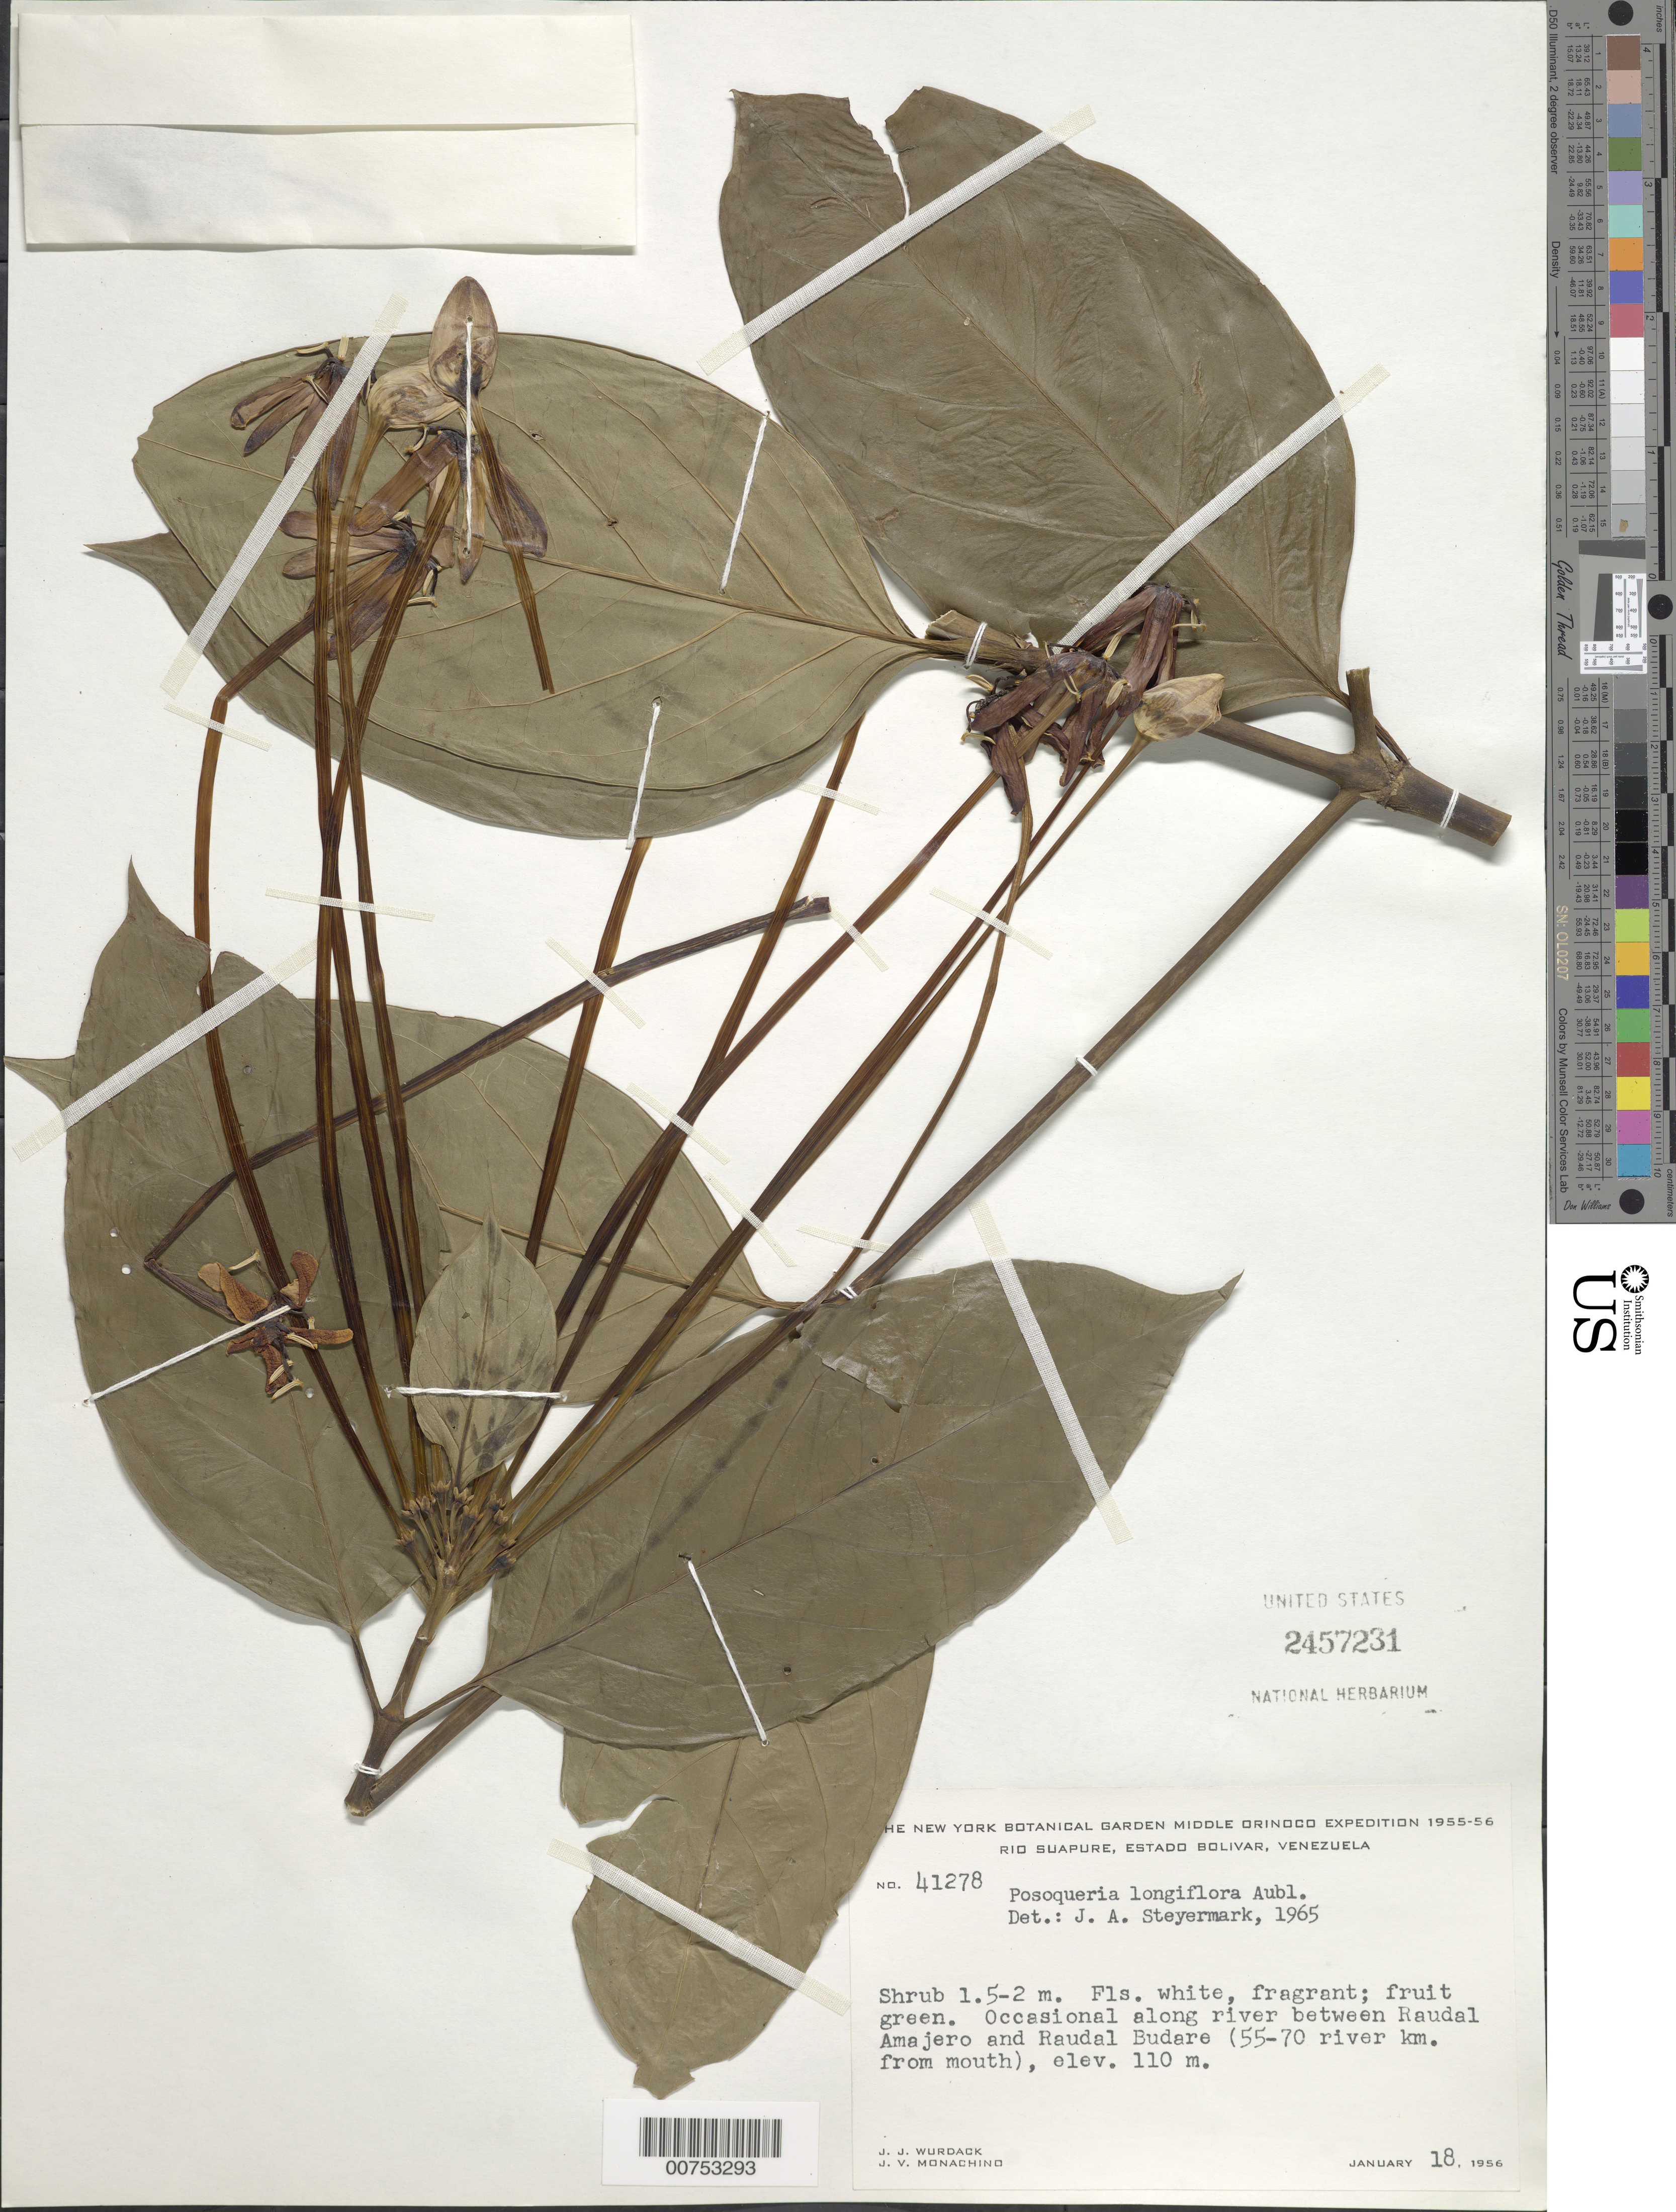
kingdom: Plantae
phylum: Tracheophyta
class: Magnoliopsida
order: Gentianales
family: Rubiaceae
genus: Posoqueria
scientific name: Posoqueria longiflora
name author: Aubl.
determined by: Steyermark, Julian A., (VEN)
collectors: J. J. Wurdack & J. V. Monachino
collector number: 41278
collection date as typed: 18-Jan-56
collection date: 1956-01-18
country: Venezuela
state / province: Bolívar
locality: Raudal Amajero and Raudal Budare, between (55 - 70 miles from mouth); Río Surapuare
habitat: Along river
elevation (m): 110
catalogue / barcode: US 2457231